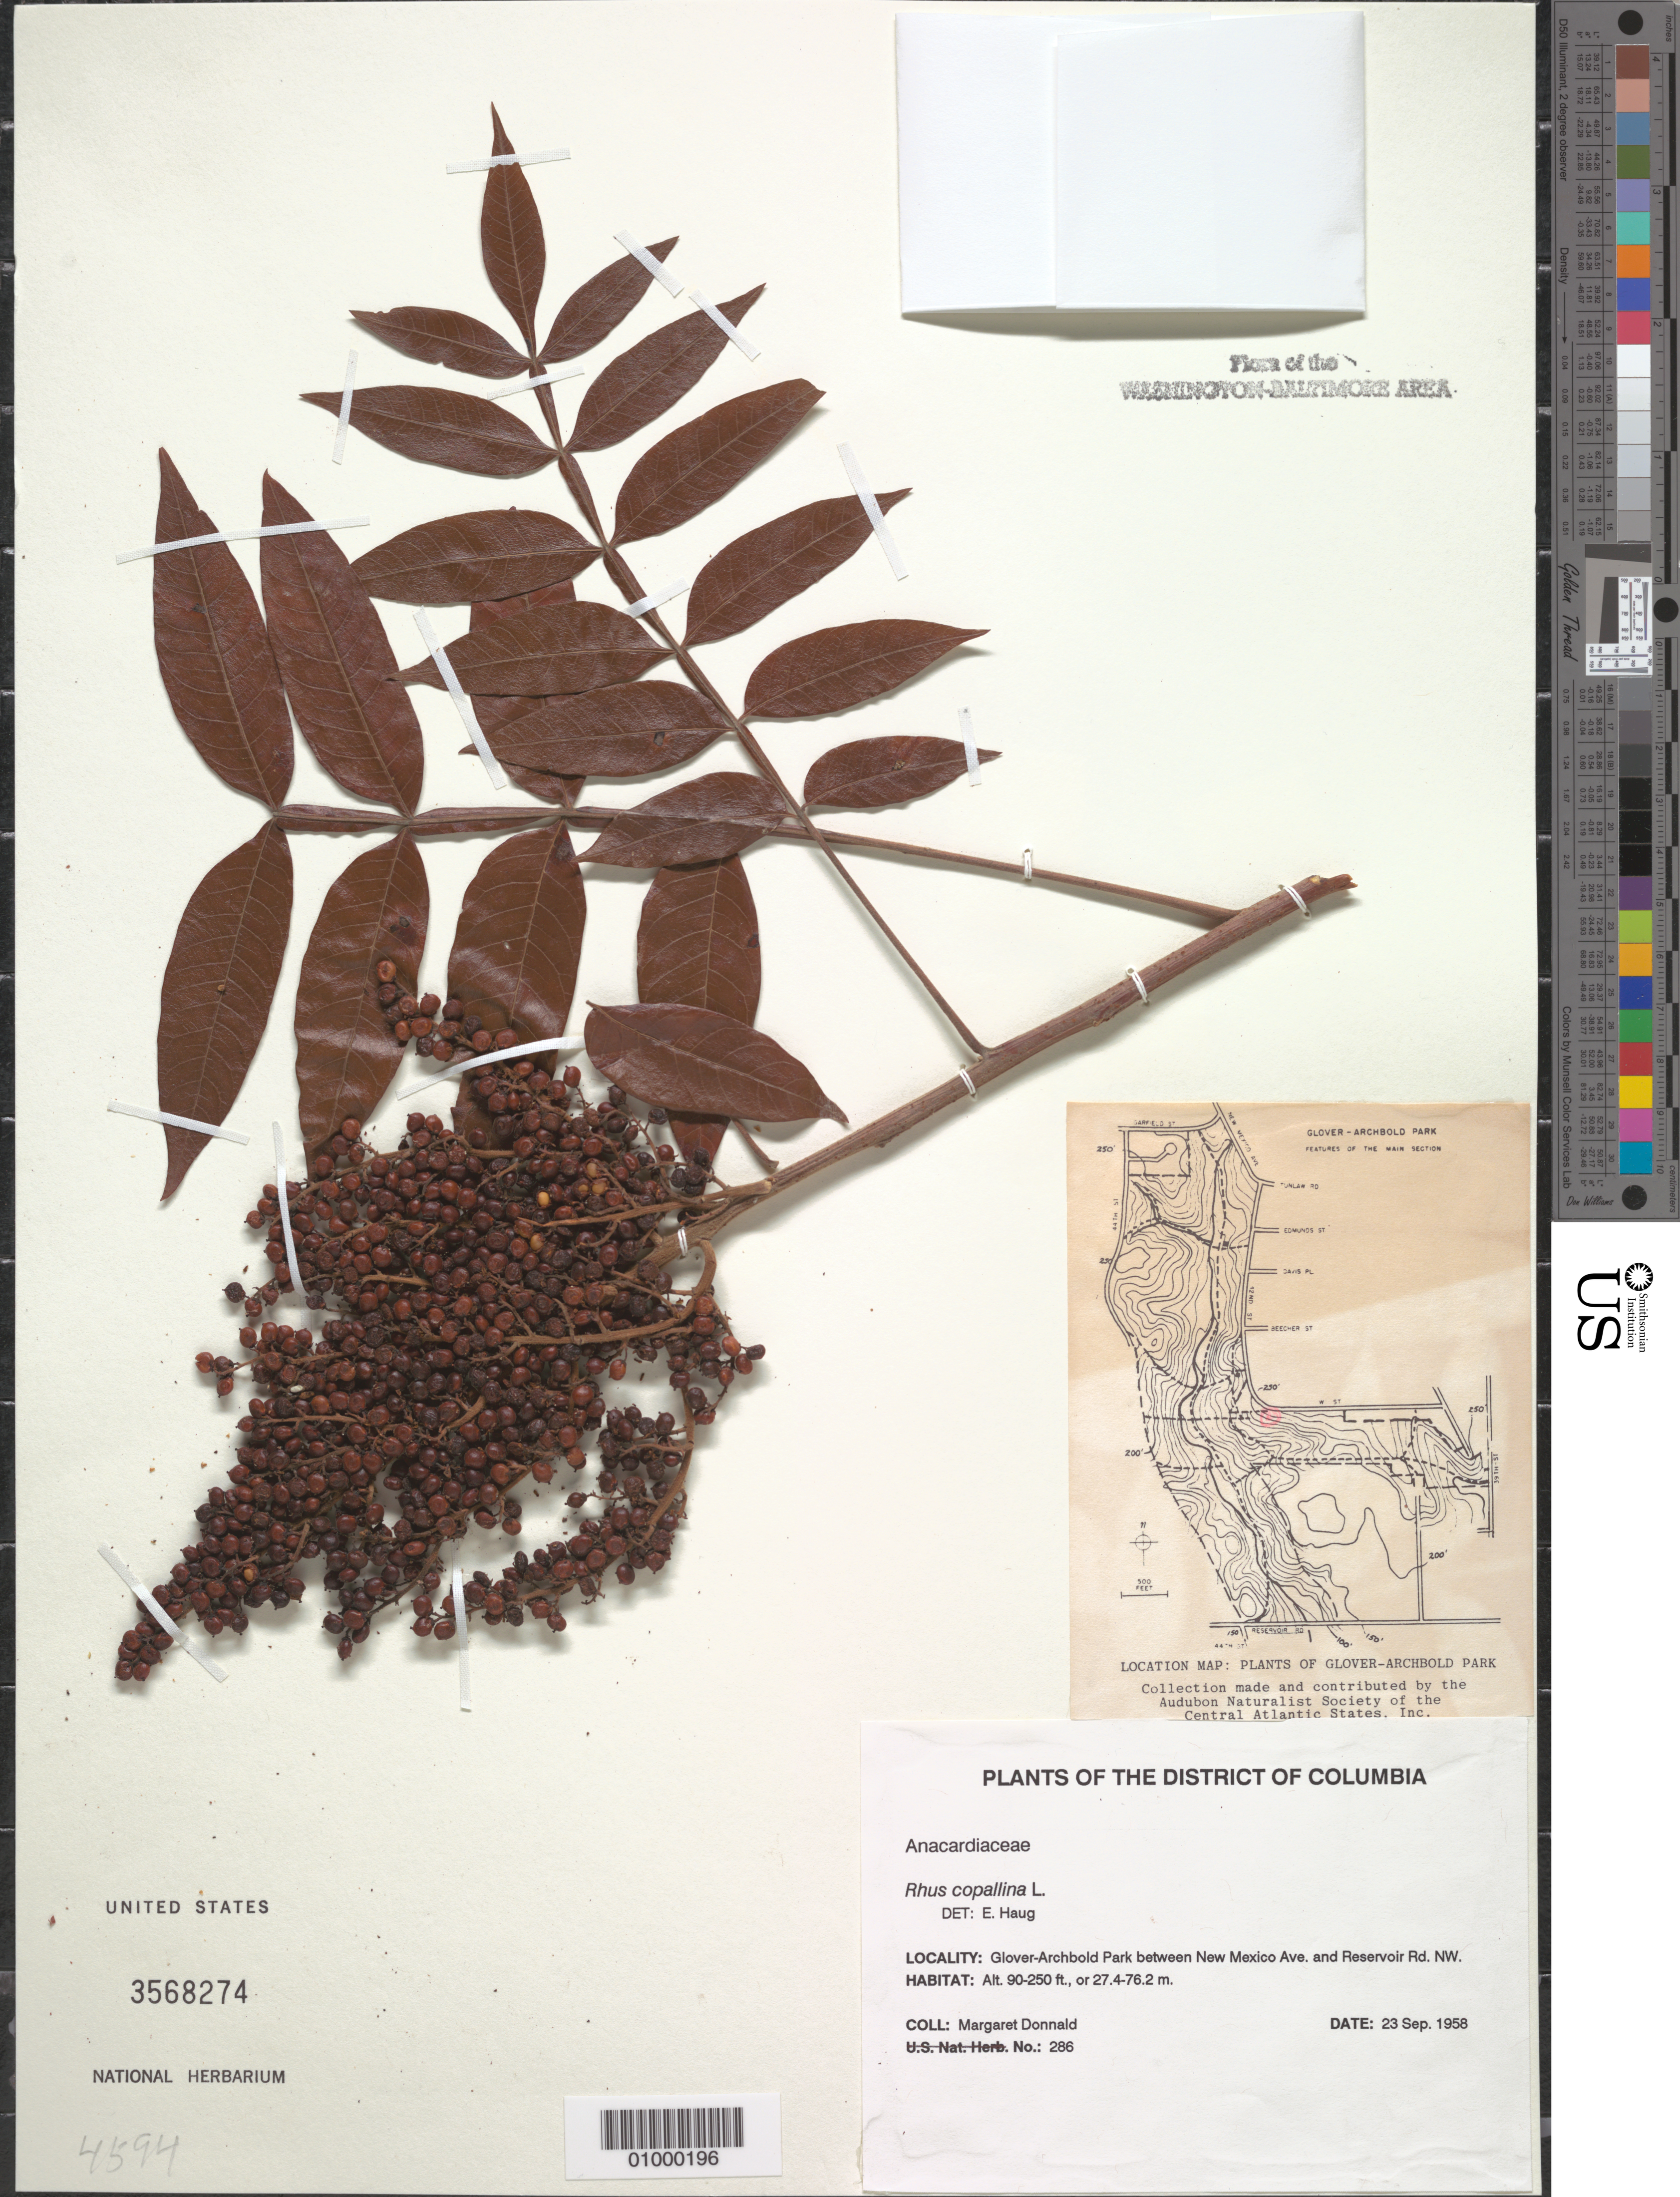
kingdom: Plantae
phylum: Tracheophyta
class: Magnoliopsida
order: Sapindales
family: Anacardiaceae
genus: Rhus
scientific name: Rhus copallinum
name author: L.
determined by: Haug, E., (UNITED STATES)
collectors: M. Donnald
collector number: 286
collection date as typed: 23 Sep 1958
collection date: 1958-09-23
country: United States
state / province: District of Columbia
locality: Glover-Archbold Park between New Mexico Avenue and Reservoir Road NW.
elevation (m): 27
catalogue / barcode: US 3568274